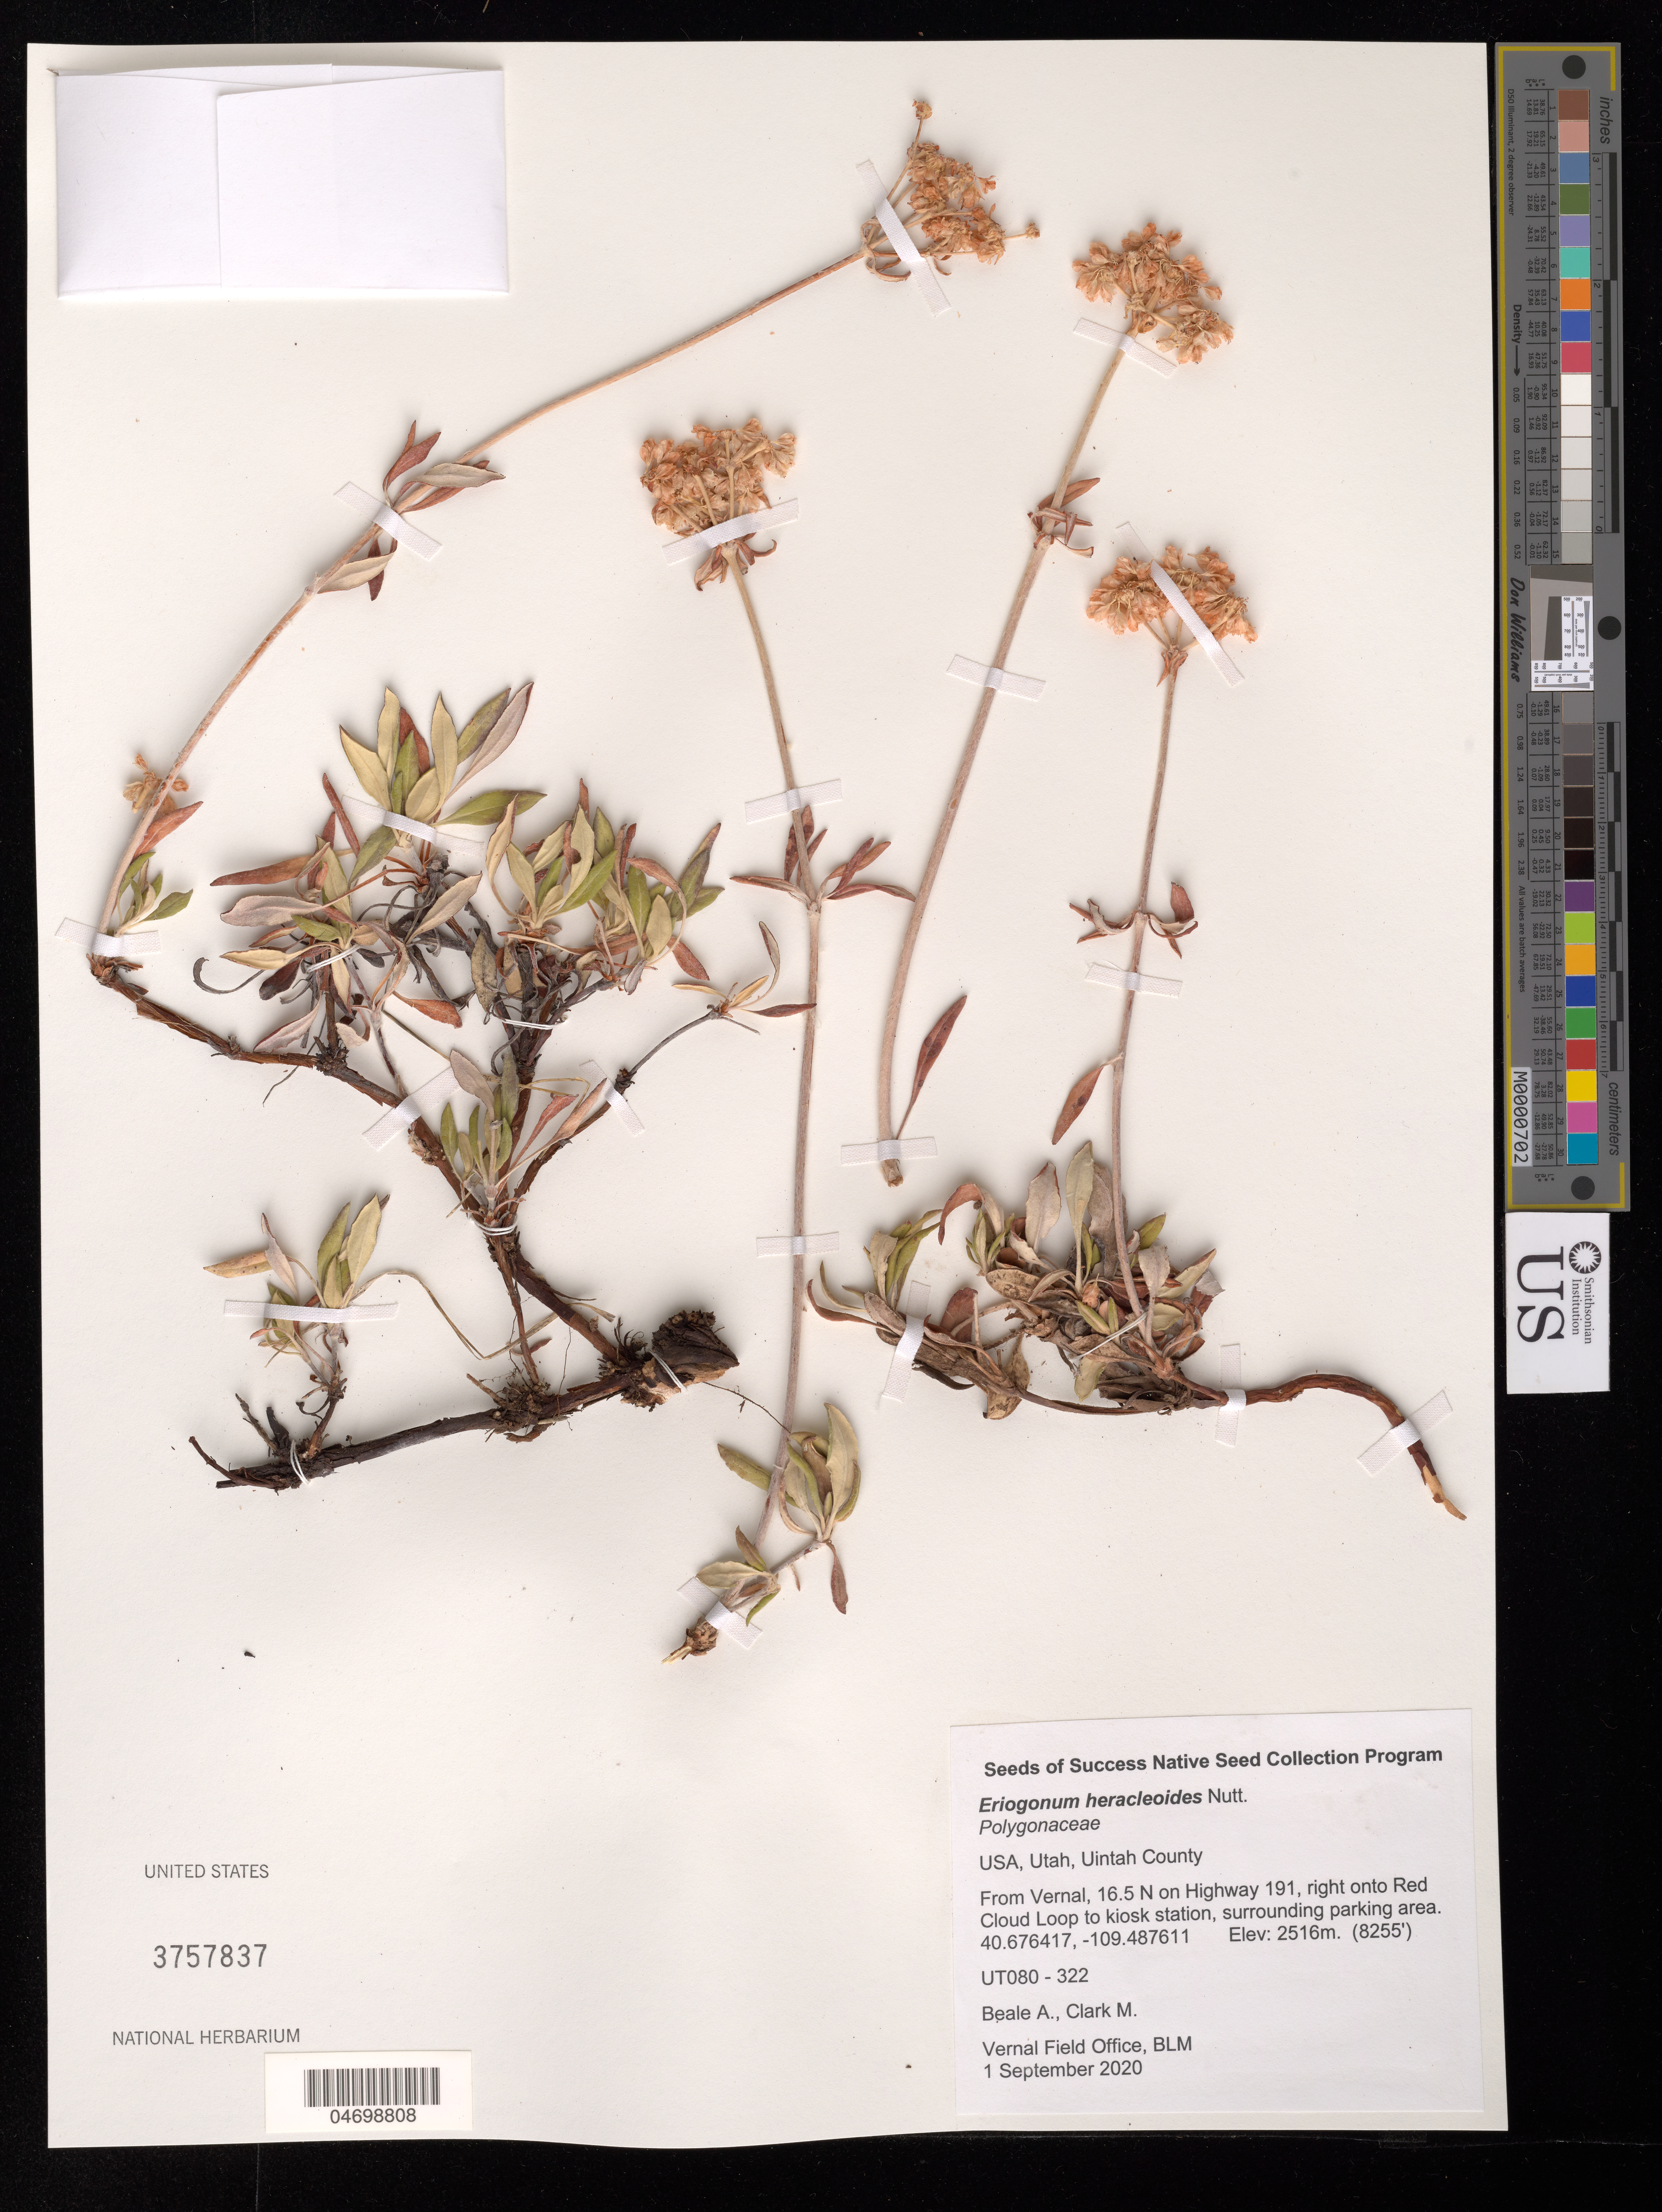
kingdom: Plantae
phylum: Tracheophyta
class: Magnoliopsida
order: Caryophyllales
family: Polygonaceae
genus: Eriogonum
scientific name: Eriogonum heracleoides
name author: Nutt.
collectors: A. Beale & M. Clark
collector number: UT080-322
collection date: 2020-09-01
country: United States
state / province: Utah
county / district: Uintah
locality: Red Cloud Loop to kiosk station.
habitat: Parking area.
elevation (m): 2516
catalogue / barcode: US 3757837